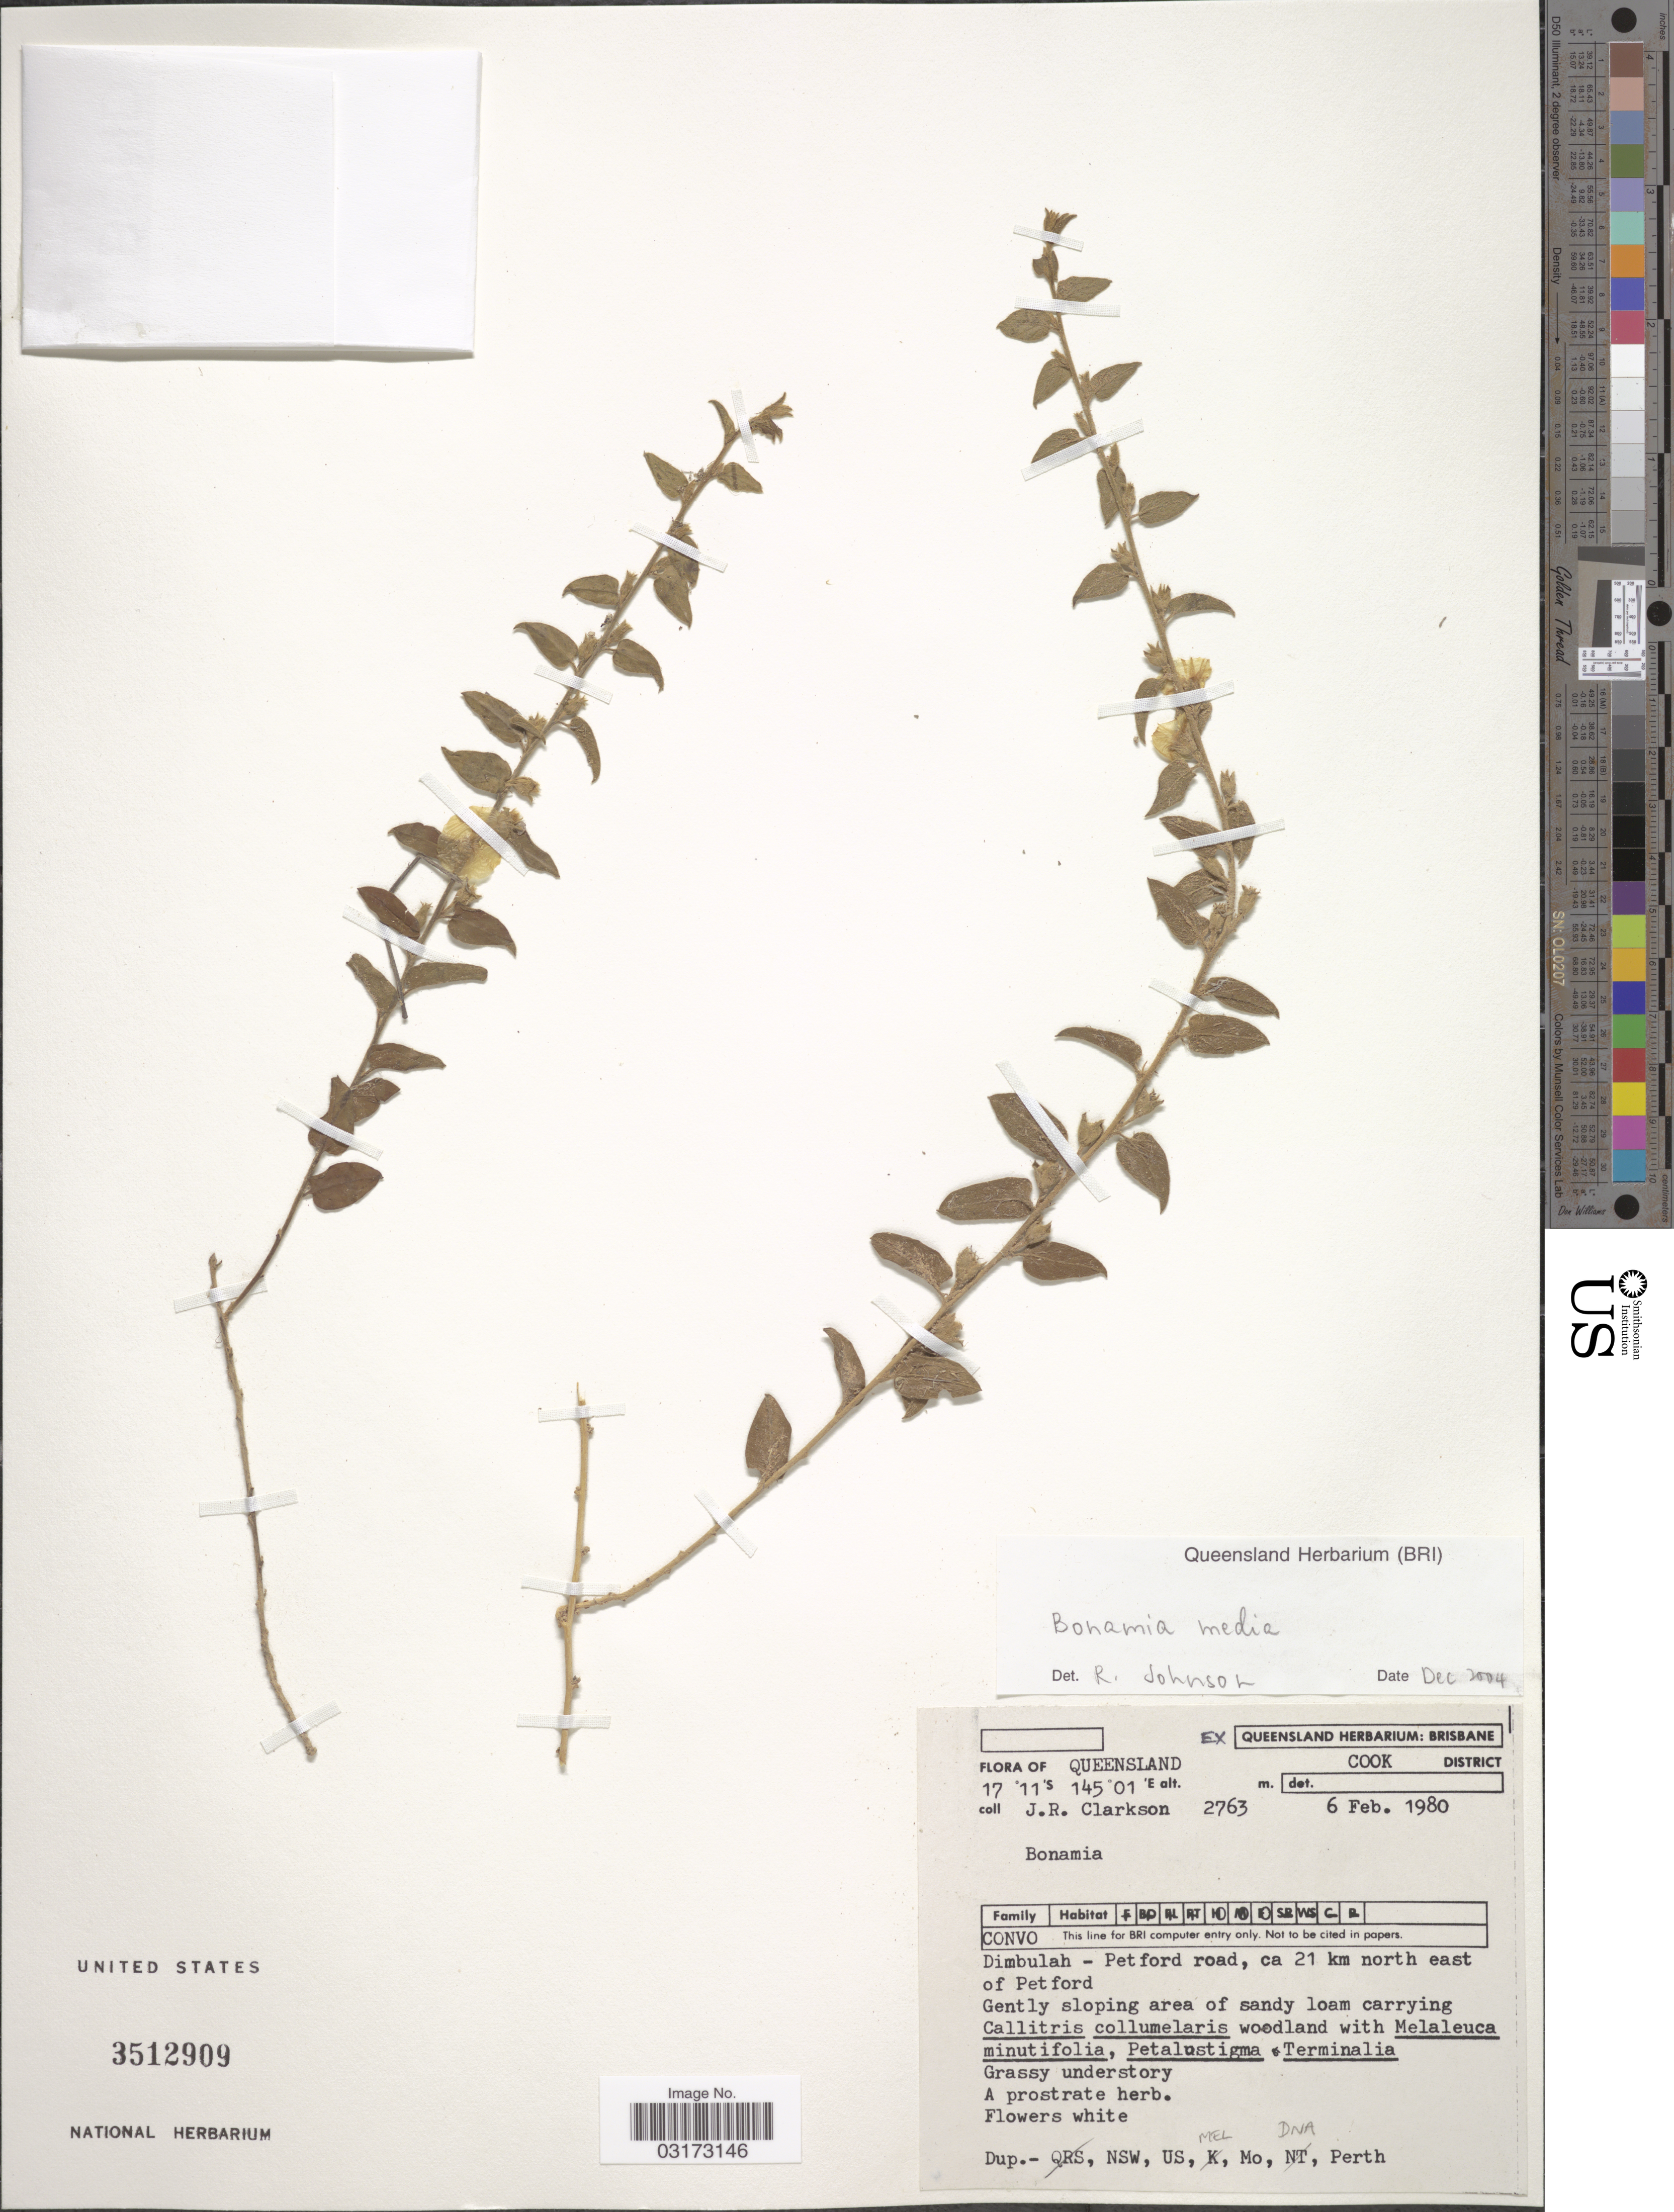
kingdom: Plantae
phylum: Tracheophyta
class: Magnoliopsida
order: Solanales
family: Convolvulaceae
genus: Bonamia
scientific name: Bonamia media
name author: Hallier f.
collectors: J. Clarkson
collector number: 2763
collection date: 1980-02-06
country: Australia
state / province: Queensland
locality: Cook District. Dimbulah - Petford road, ca 21 km north east of Petford.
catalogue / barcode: US 3512909